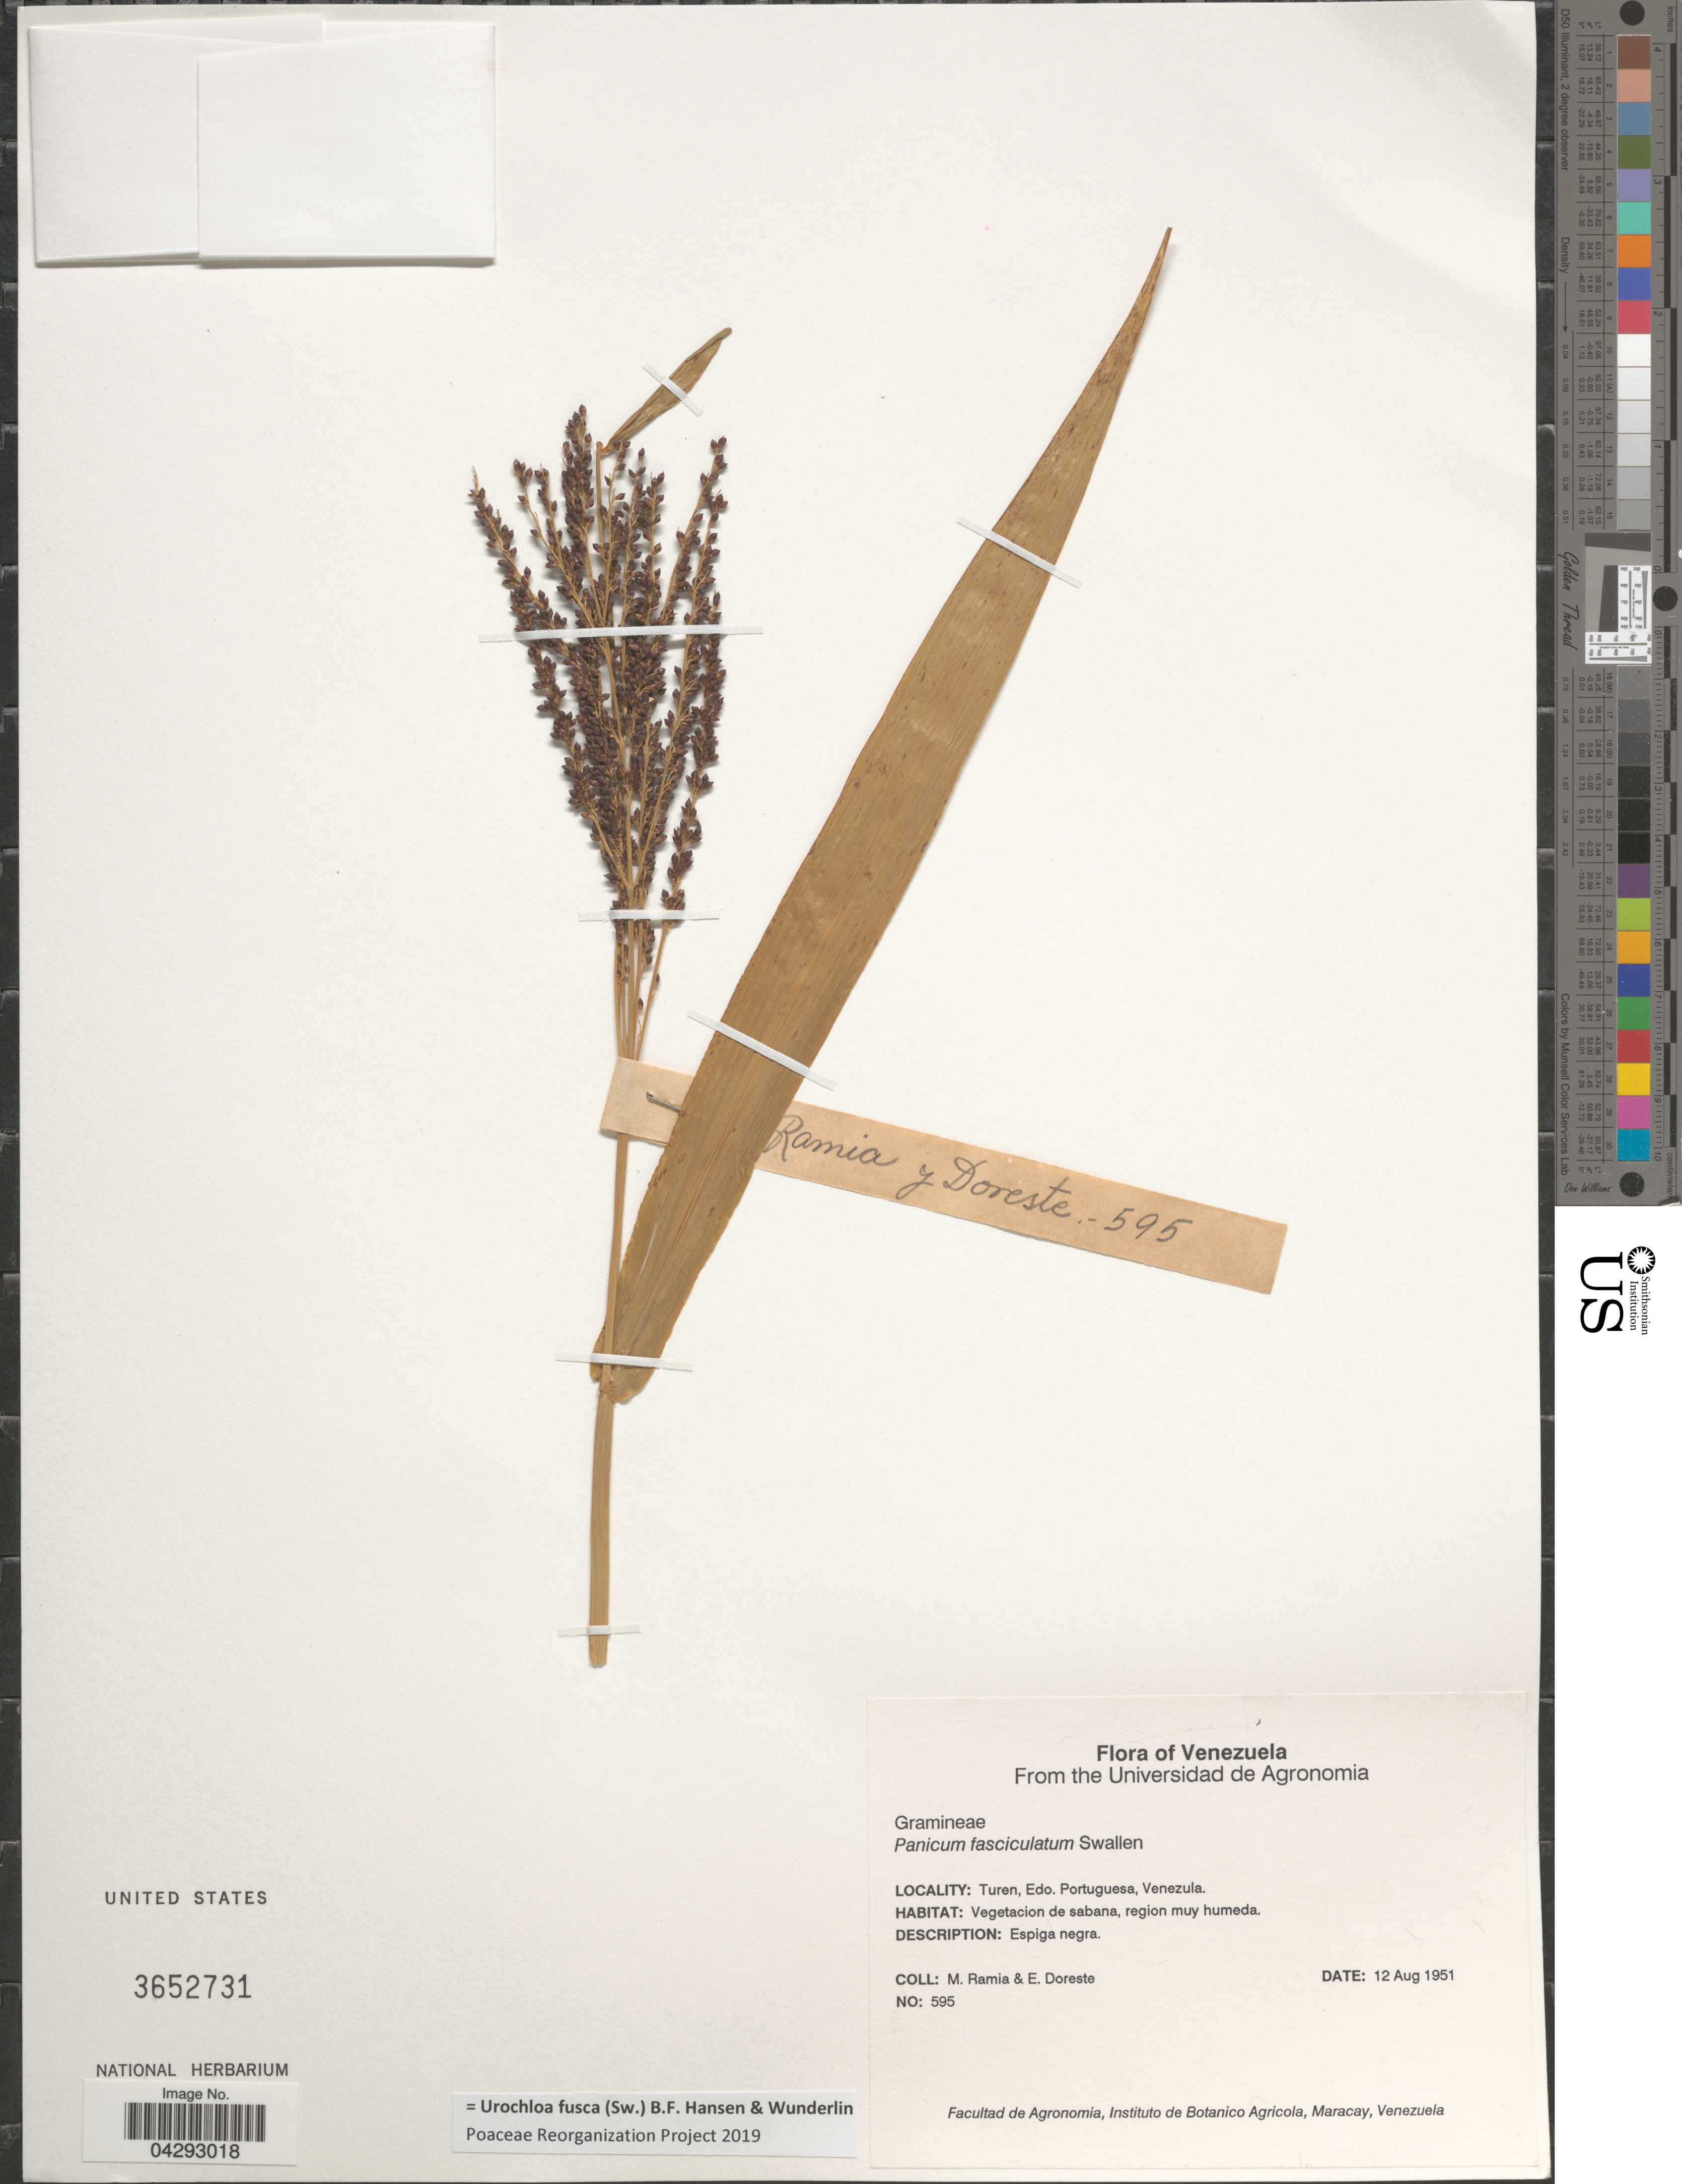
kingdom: Plantae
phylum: Tracheophyta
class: Liliopsida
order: Poales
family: Poaceae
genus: Urochloa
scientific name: Urochloa fusca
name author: (Sw.) B.F. Hansen & Wunderlin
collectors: M. Ramia & E. Doreste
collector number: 595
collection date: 1951-08-12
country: Venezuela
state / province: Portuguesa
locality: Turen, Edo. Portuguesa. Vegetacion de sabana, region muy humeda.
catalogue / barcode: US 3652731